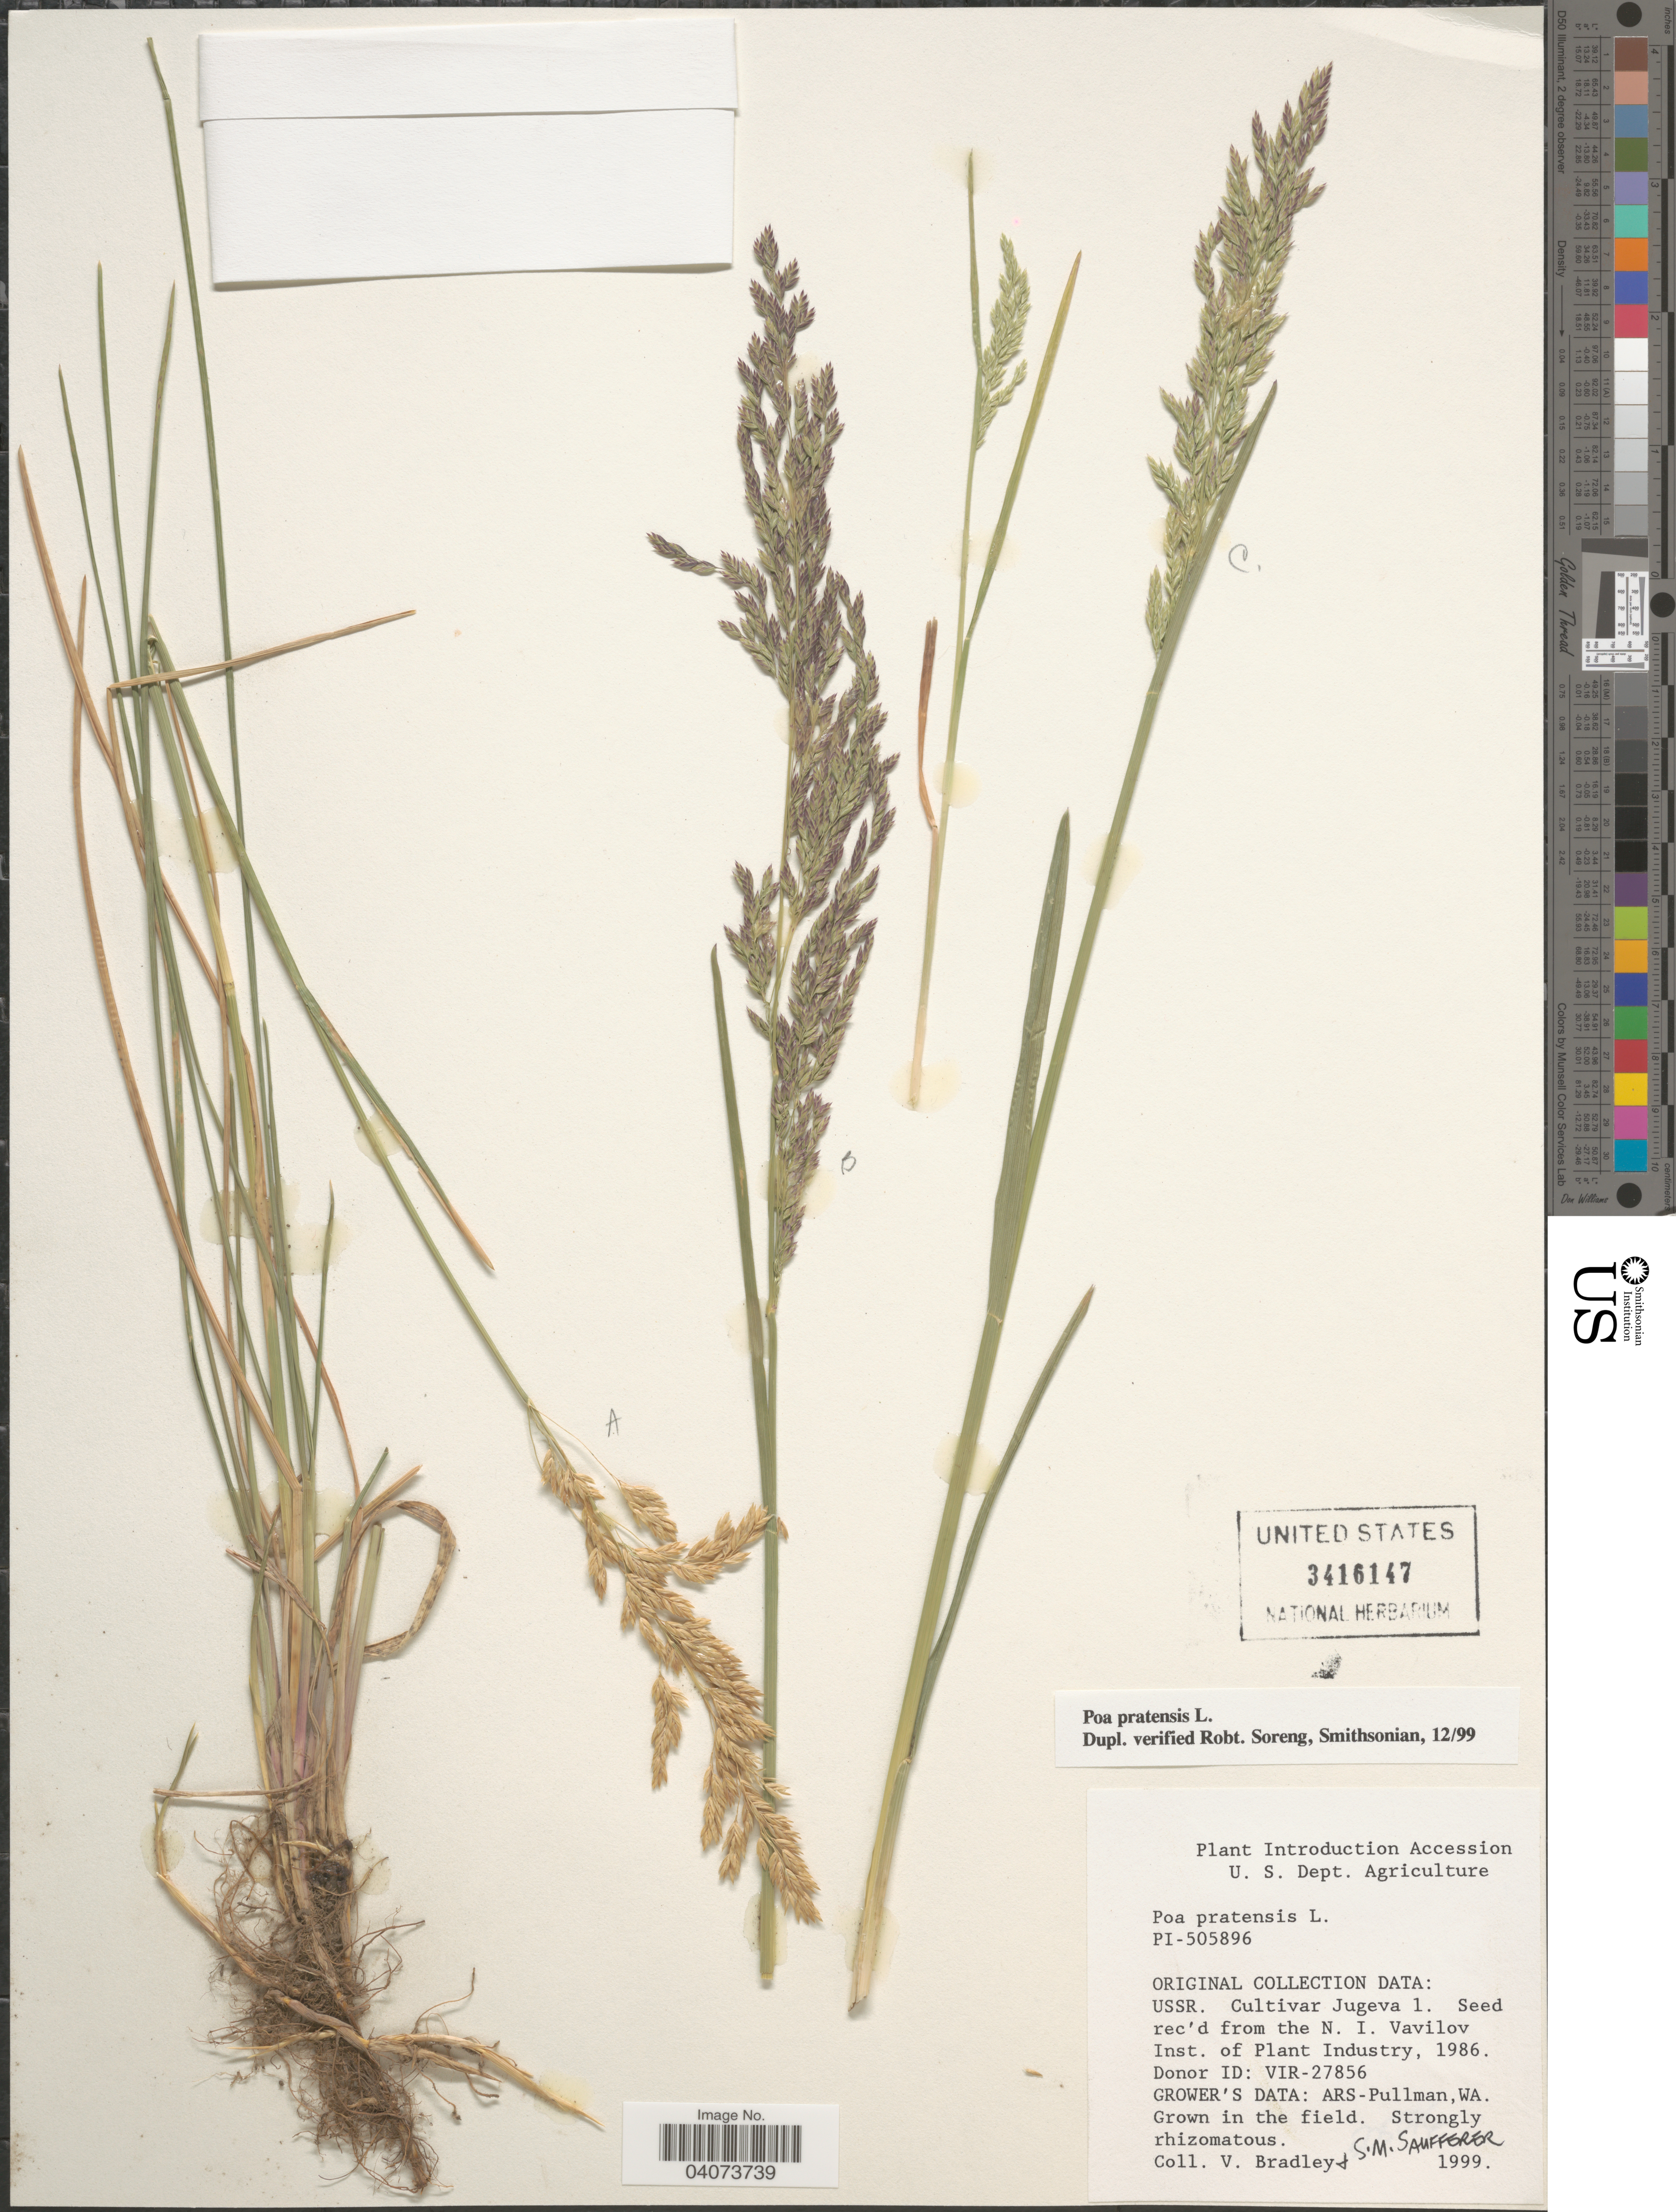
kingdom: Plantae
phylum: Tracheophyta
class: Liliopsida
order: Poales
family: Poaceae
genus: Poa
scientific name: Poa pratensis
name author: L.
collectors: V. Bradley & S. Saufferer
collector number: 1999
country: United States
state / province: Washington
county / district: Whitman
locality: ARS-Pullman, WA.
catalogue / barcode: US 3416147